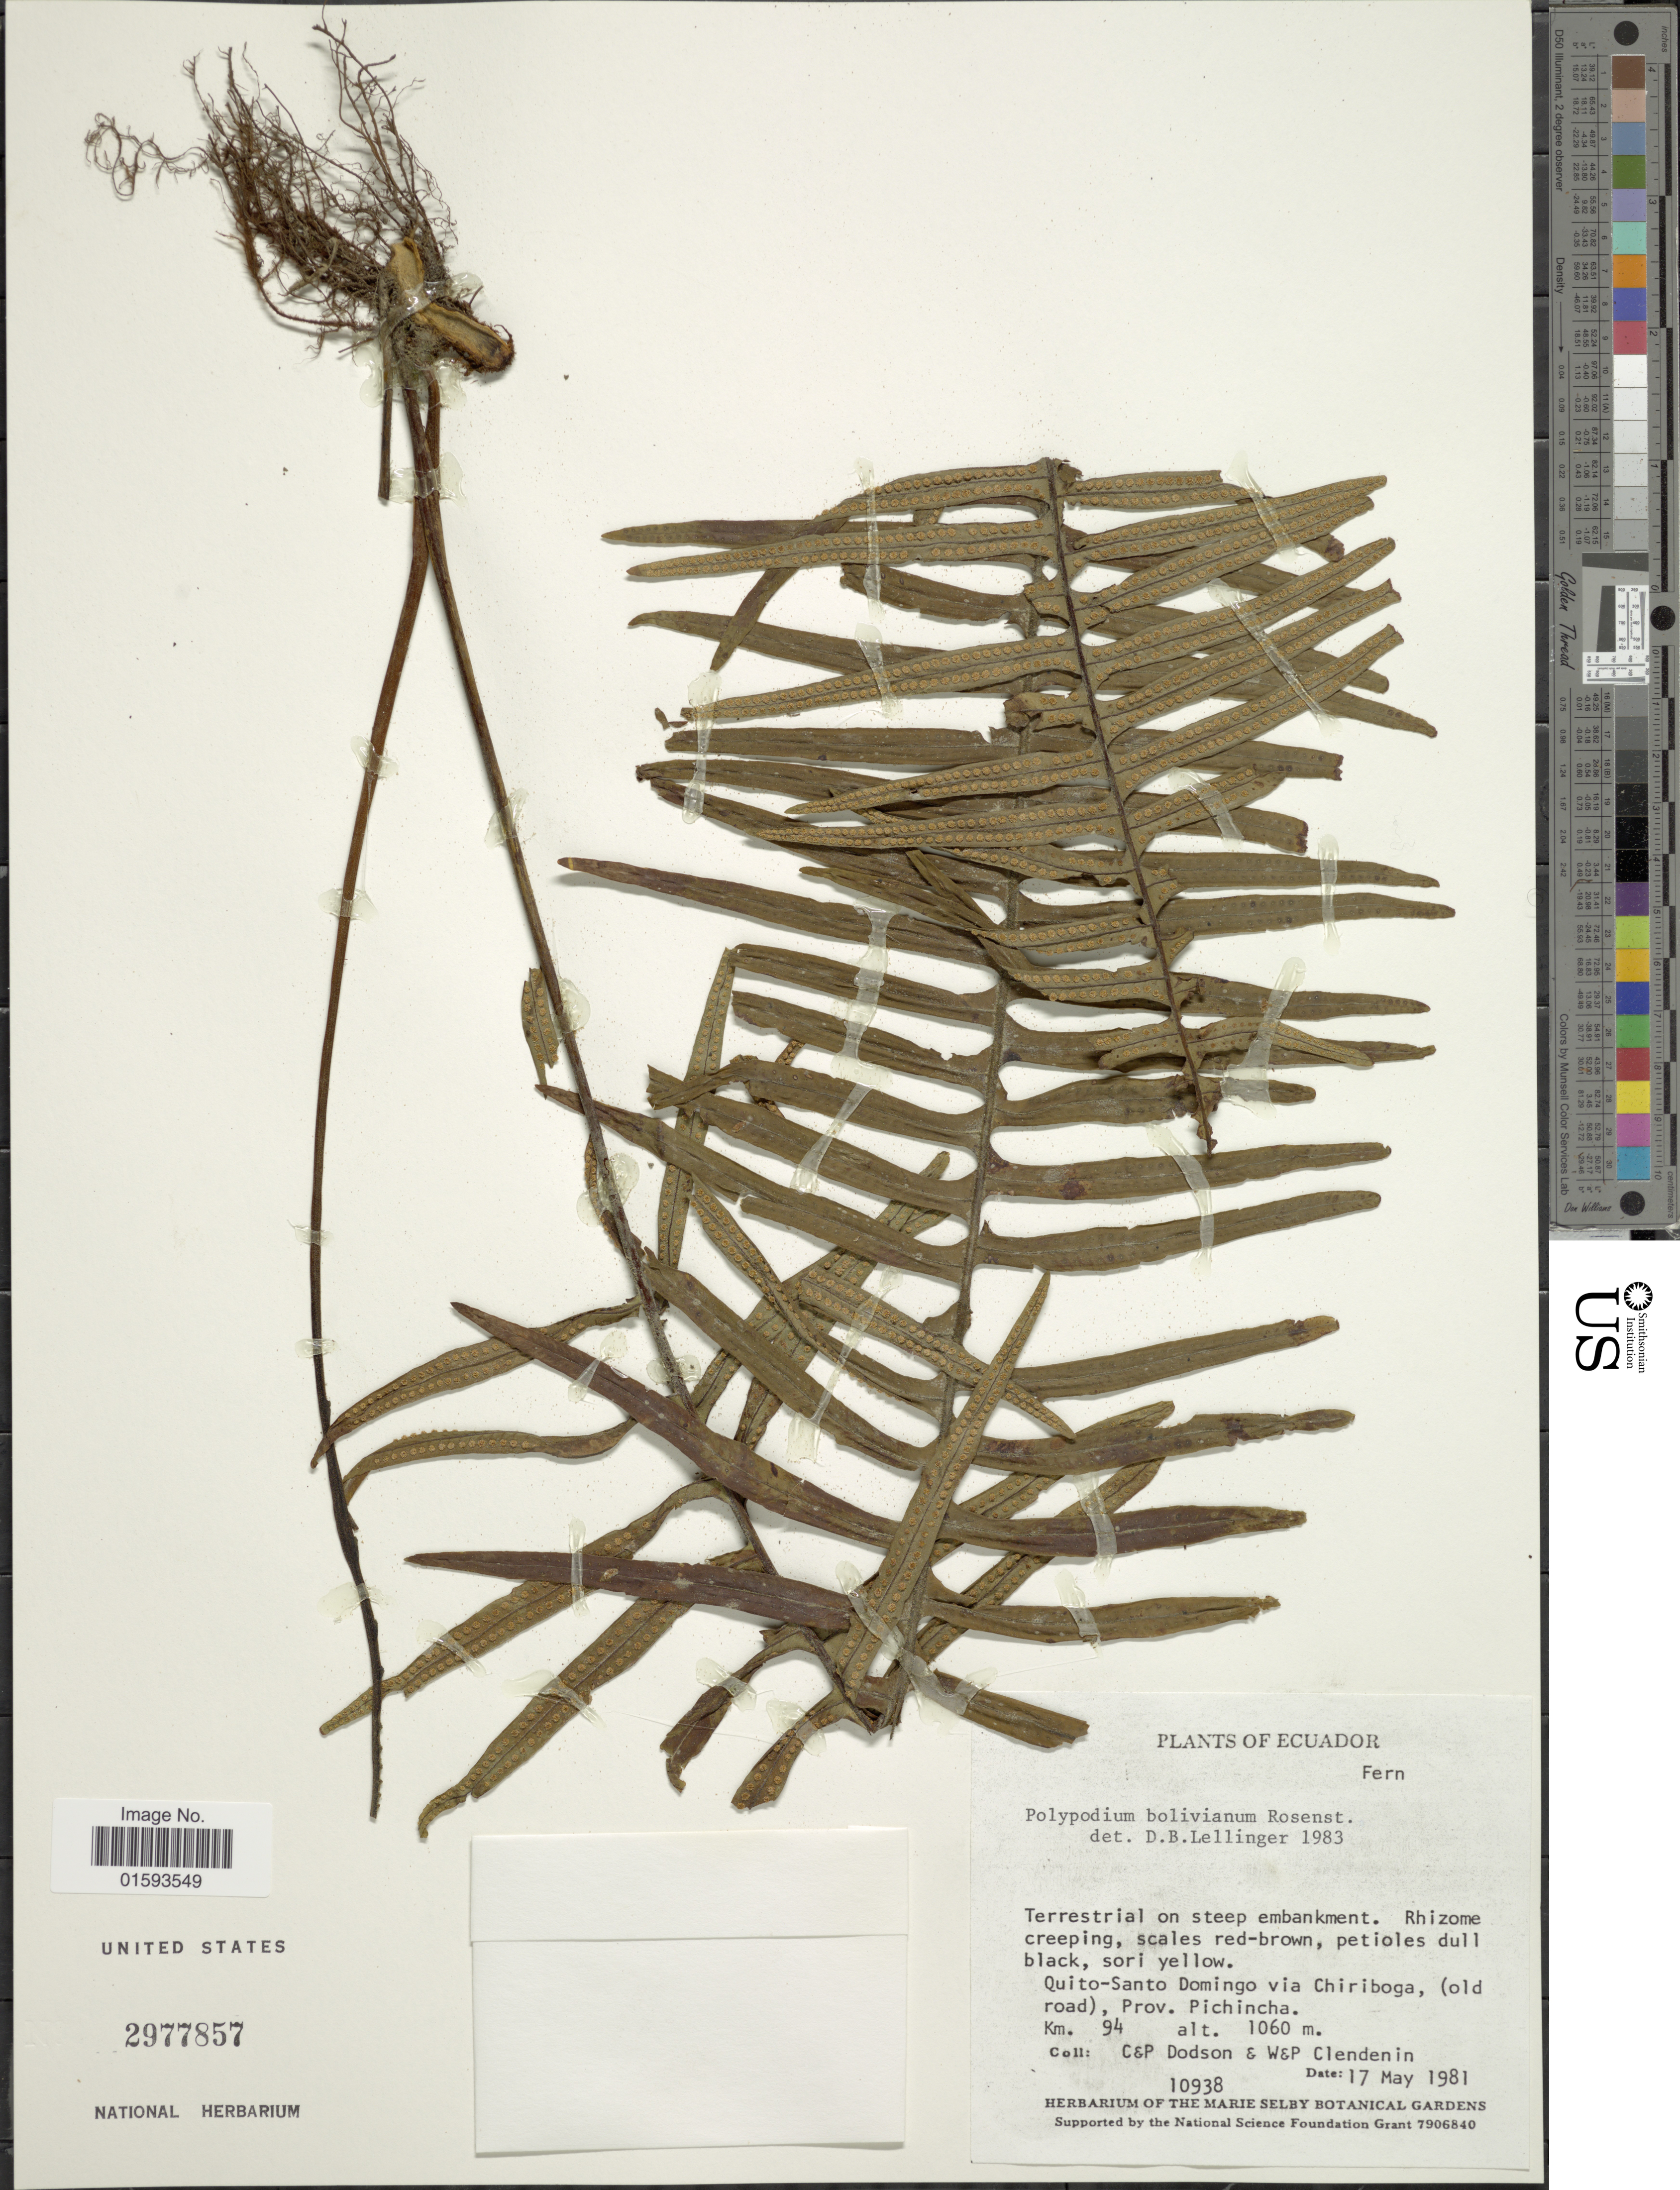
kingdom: Plantae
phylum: Tracheophyta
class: Polypodiopsida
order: Polypodiales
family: Polypodiaceae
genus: Pecluma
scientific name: Pecluma divaricata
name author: (E. Fourn.) Mickel & Beitel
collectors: C. Dodson, P. M. Dodson, W. Clendenin & P. Clendenin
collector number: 10938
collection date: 1981-05-17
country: Ecuador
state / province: Pichincha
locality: Quito- Santo Domingo via Chiriboga, (old road), Km. 94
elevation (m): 1060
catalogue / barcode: US 2977857